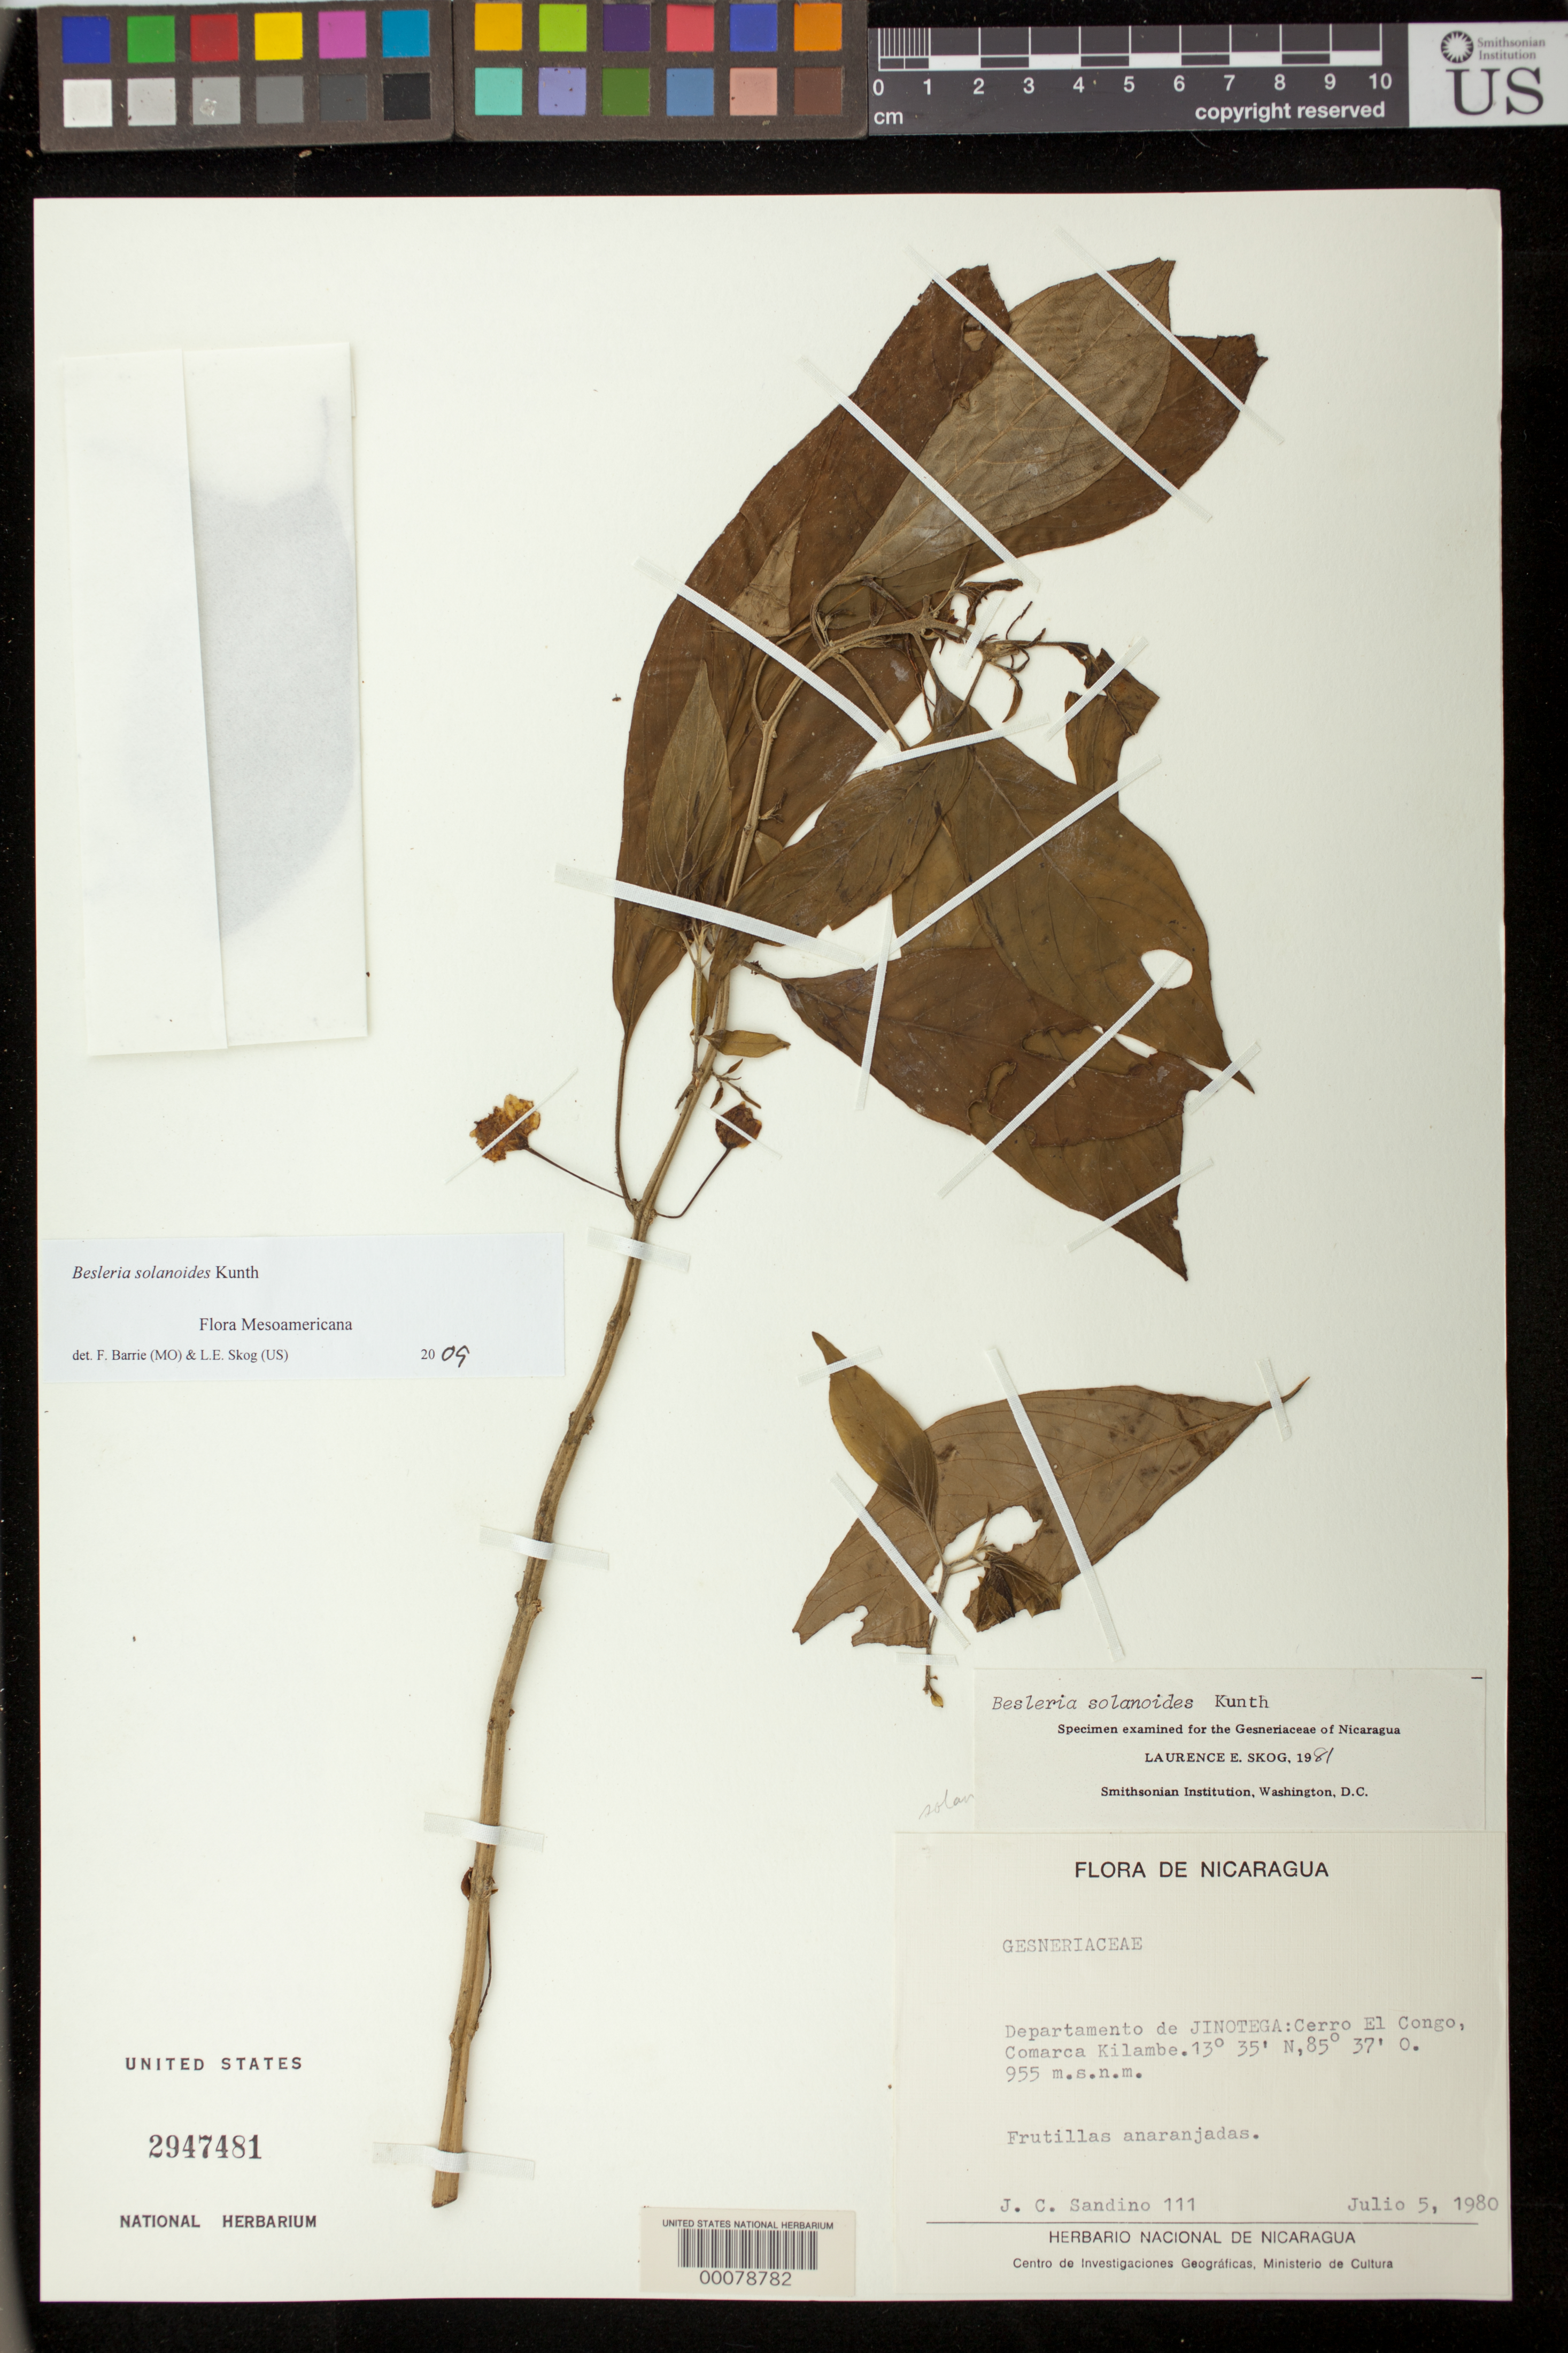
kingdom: Plantae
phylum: Tracheophyta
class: Magnoliopsida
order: Lamiales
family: Gesneriaceae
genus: Besleria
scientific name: Besleria solanoides var. solanoides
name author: Kunth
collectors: J. Sandino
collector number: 111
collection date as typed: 05 Jul 1980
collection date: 1980-07-05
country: Nicaragua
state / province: Jinotega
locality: Cerro El Congo, Comarca Kilambe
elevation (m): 955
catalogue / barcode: US 2947481